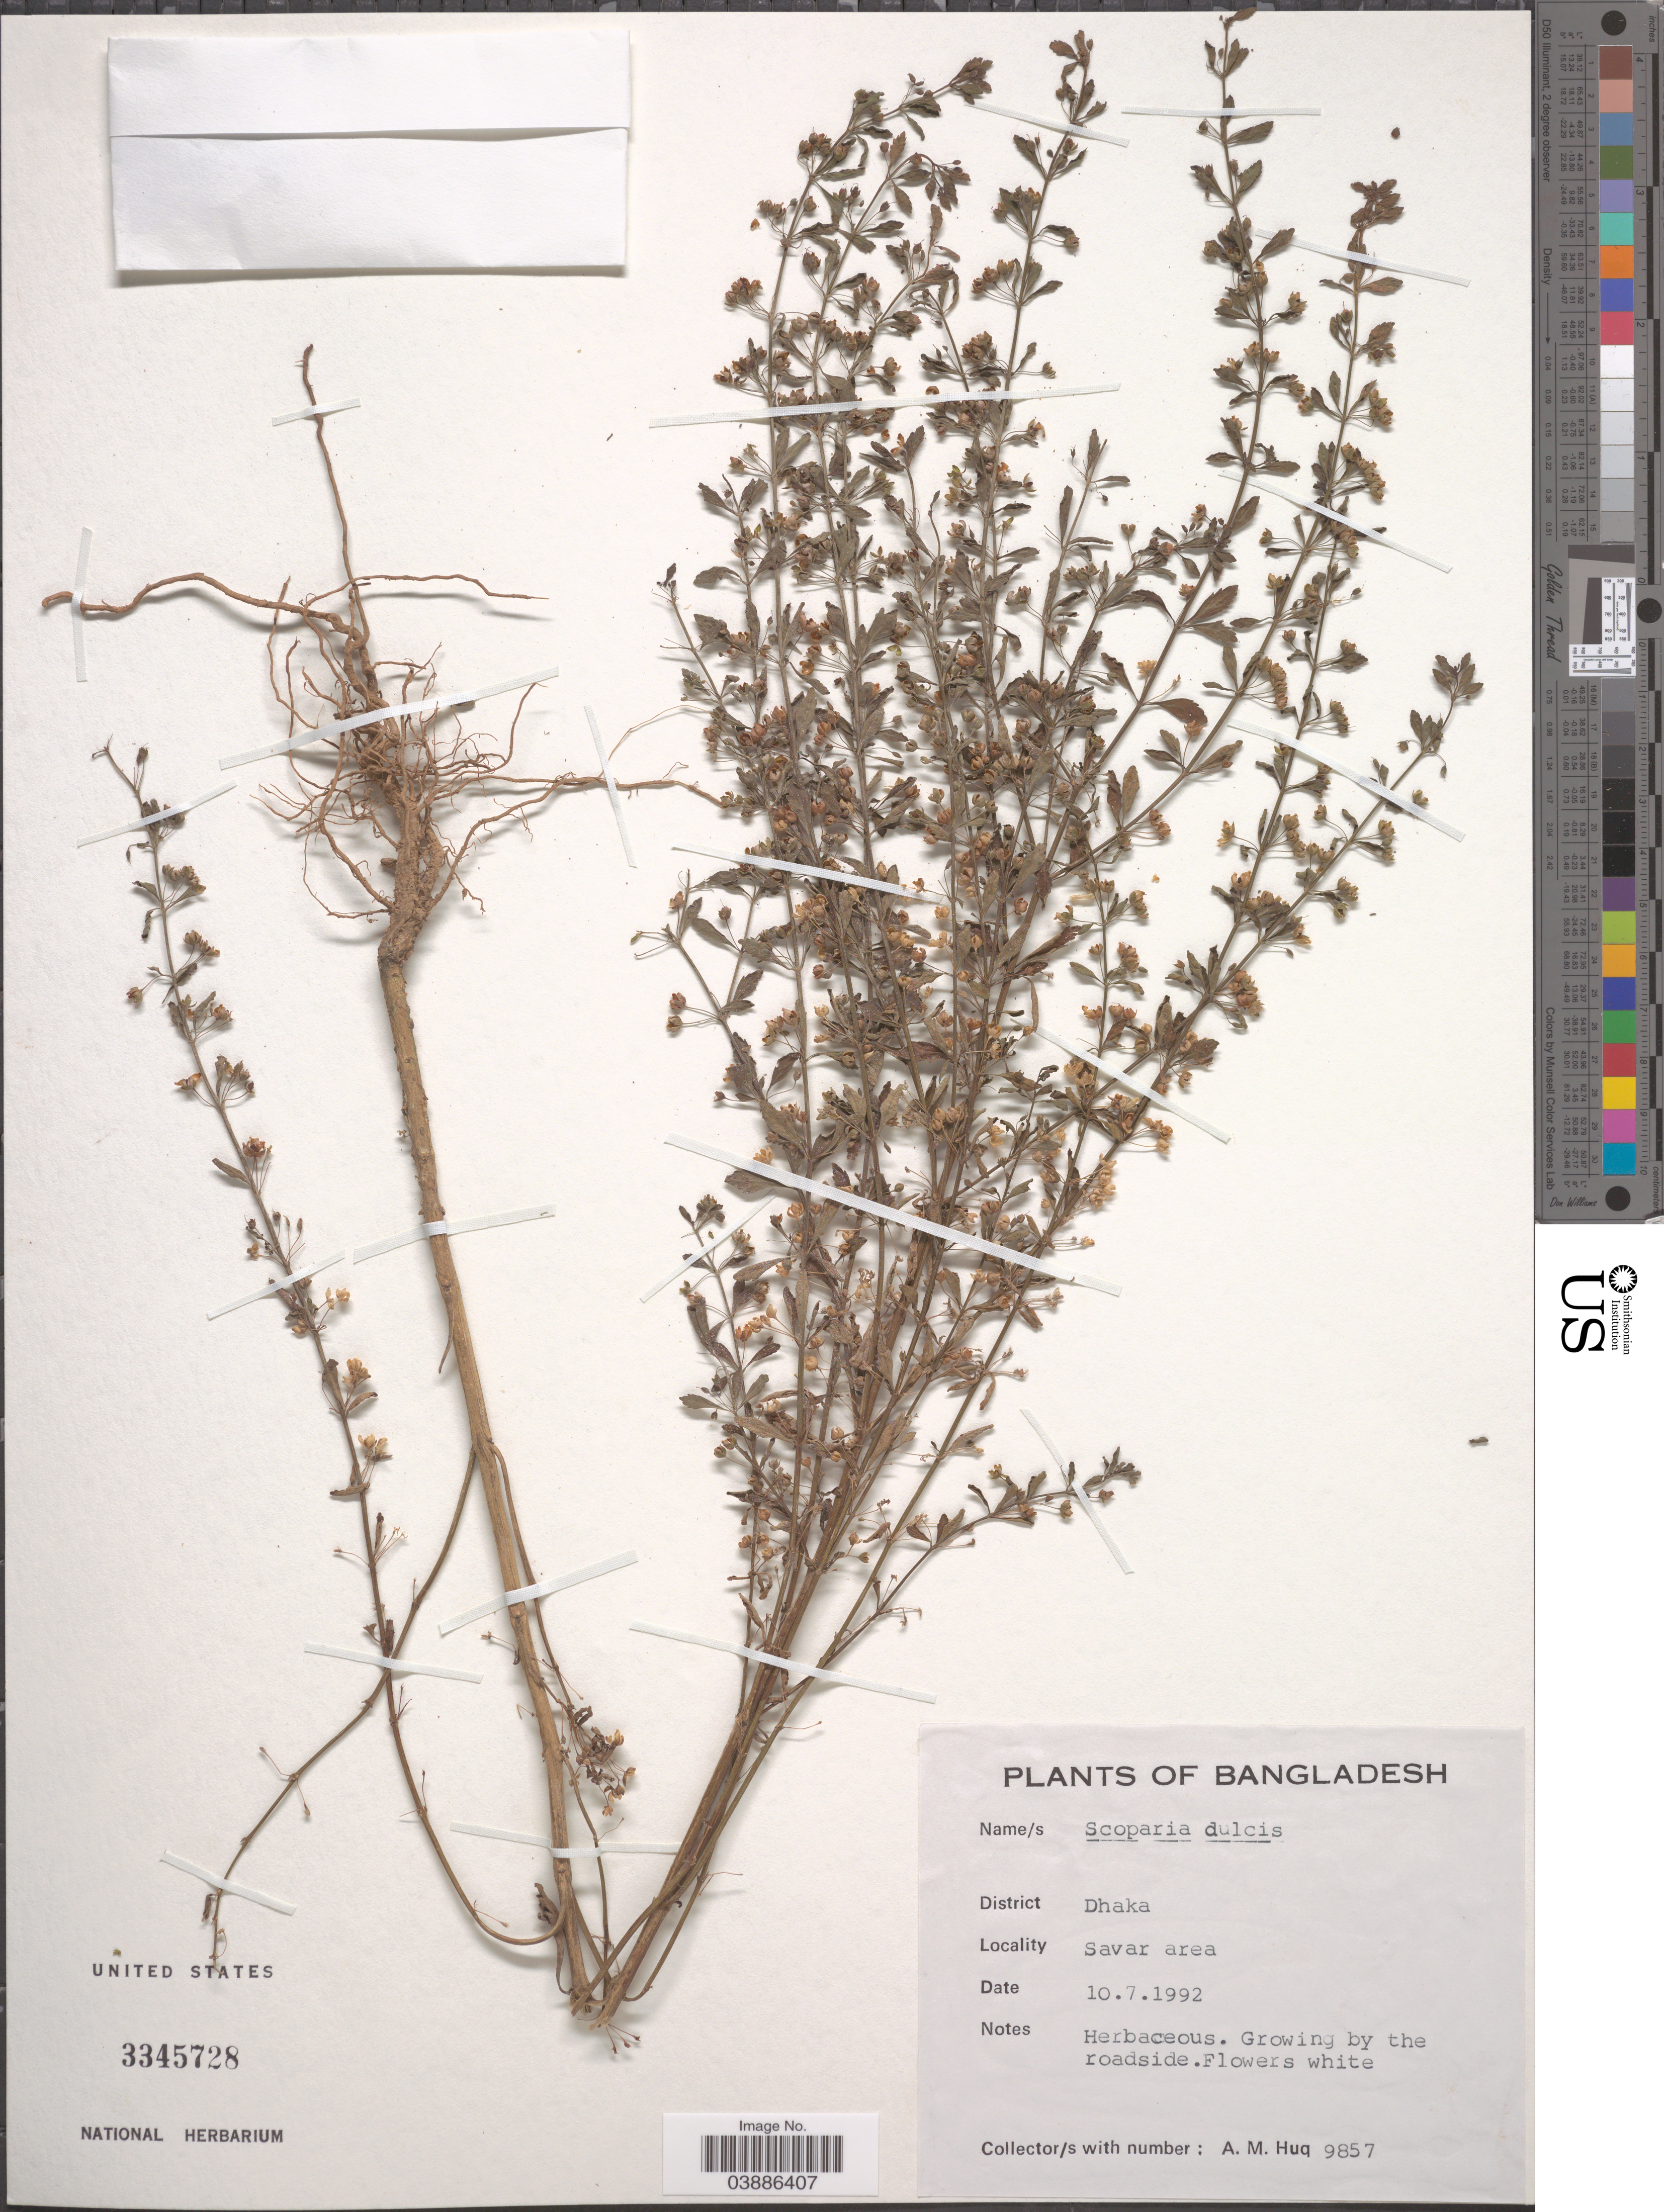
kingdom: Plantae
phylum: Tracheophyta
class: Magnoliopsida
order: Lamiales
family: Plantaginaceae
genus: Scoparia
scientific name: Scoparia dulcis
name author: L.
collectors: A. M. Huq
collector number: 9857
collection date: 1992-07-10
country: Bangladesh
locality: District Dhaka. Savar area.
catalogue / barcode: US 3345728